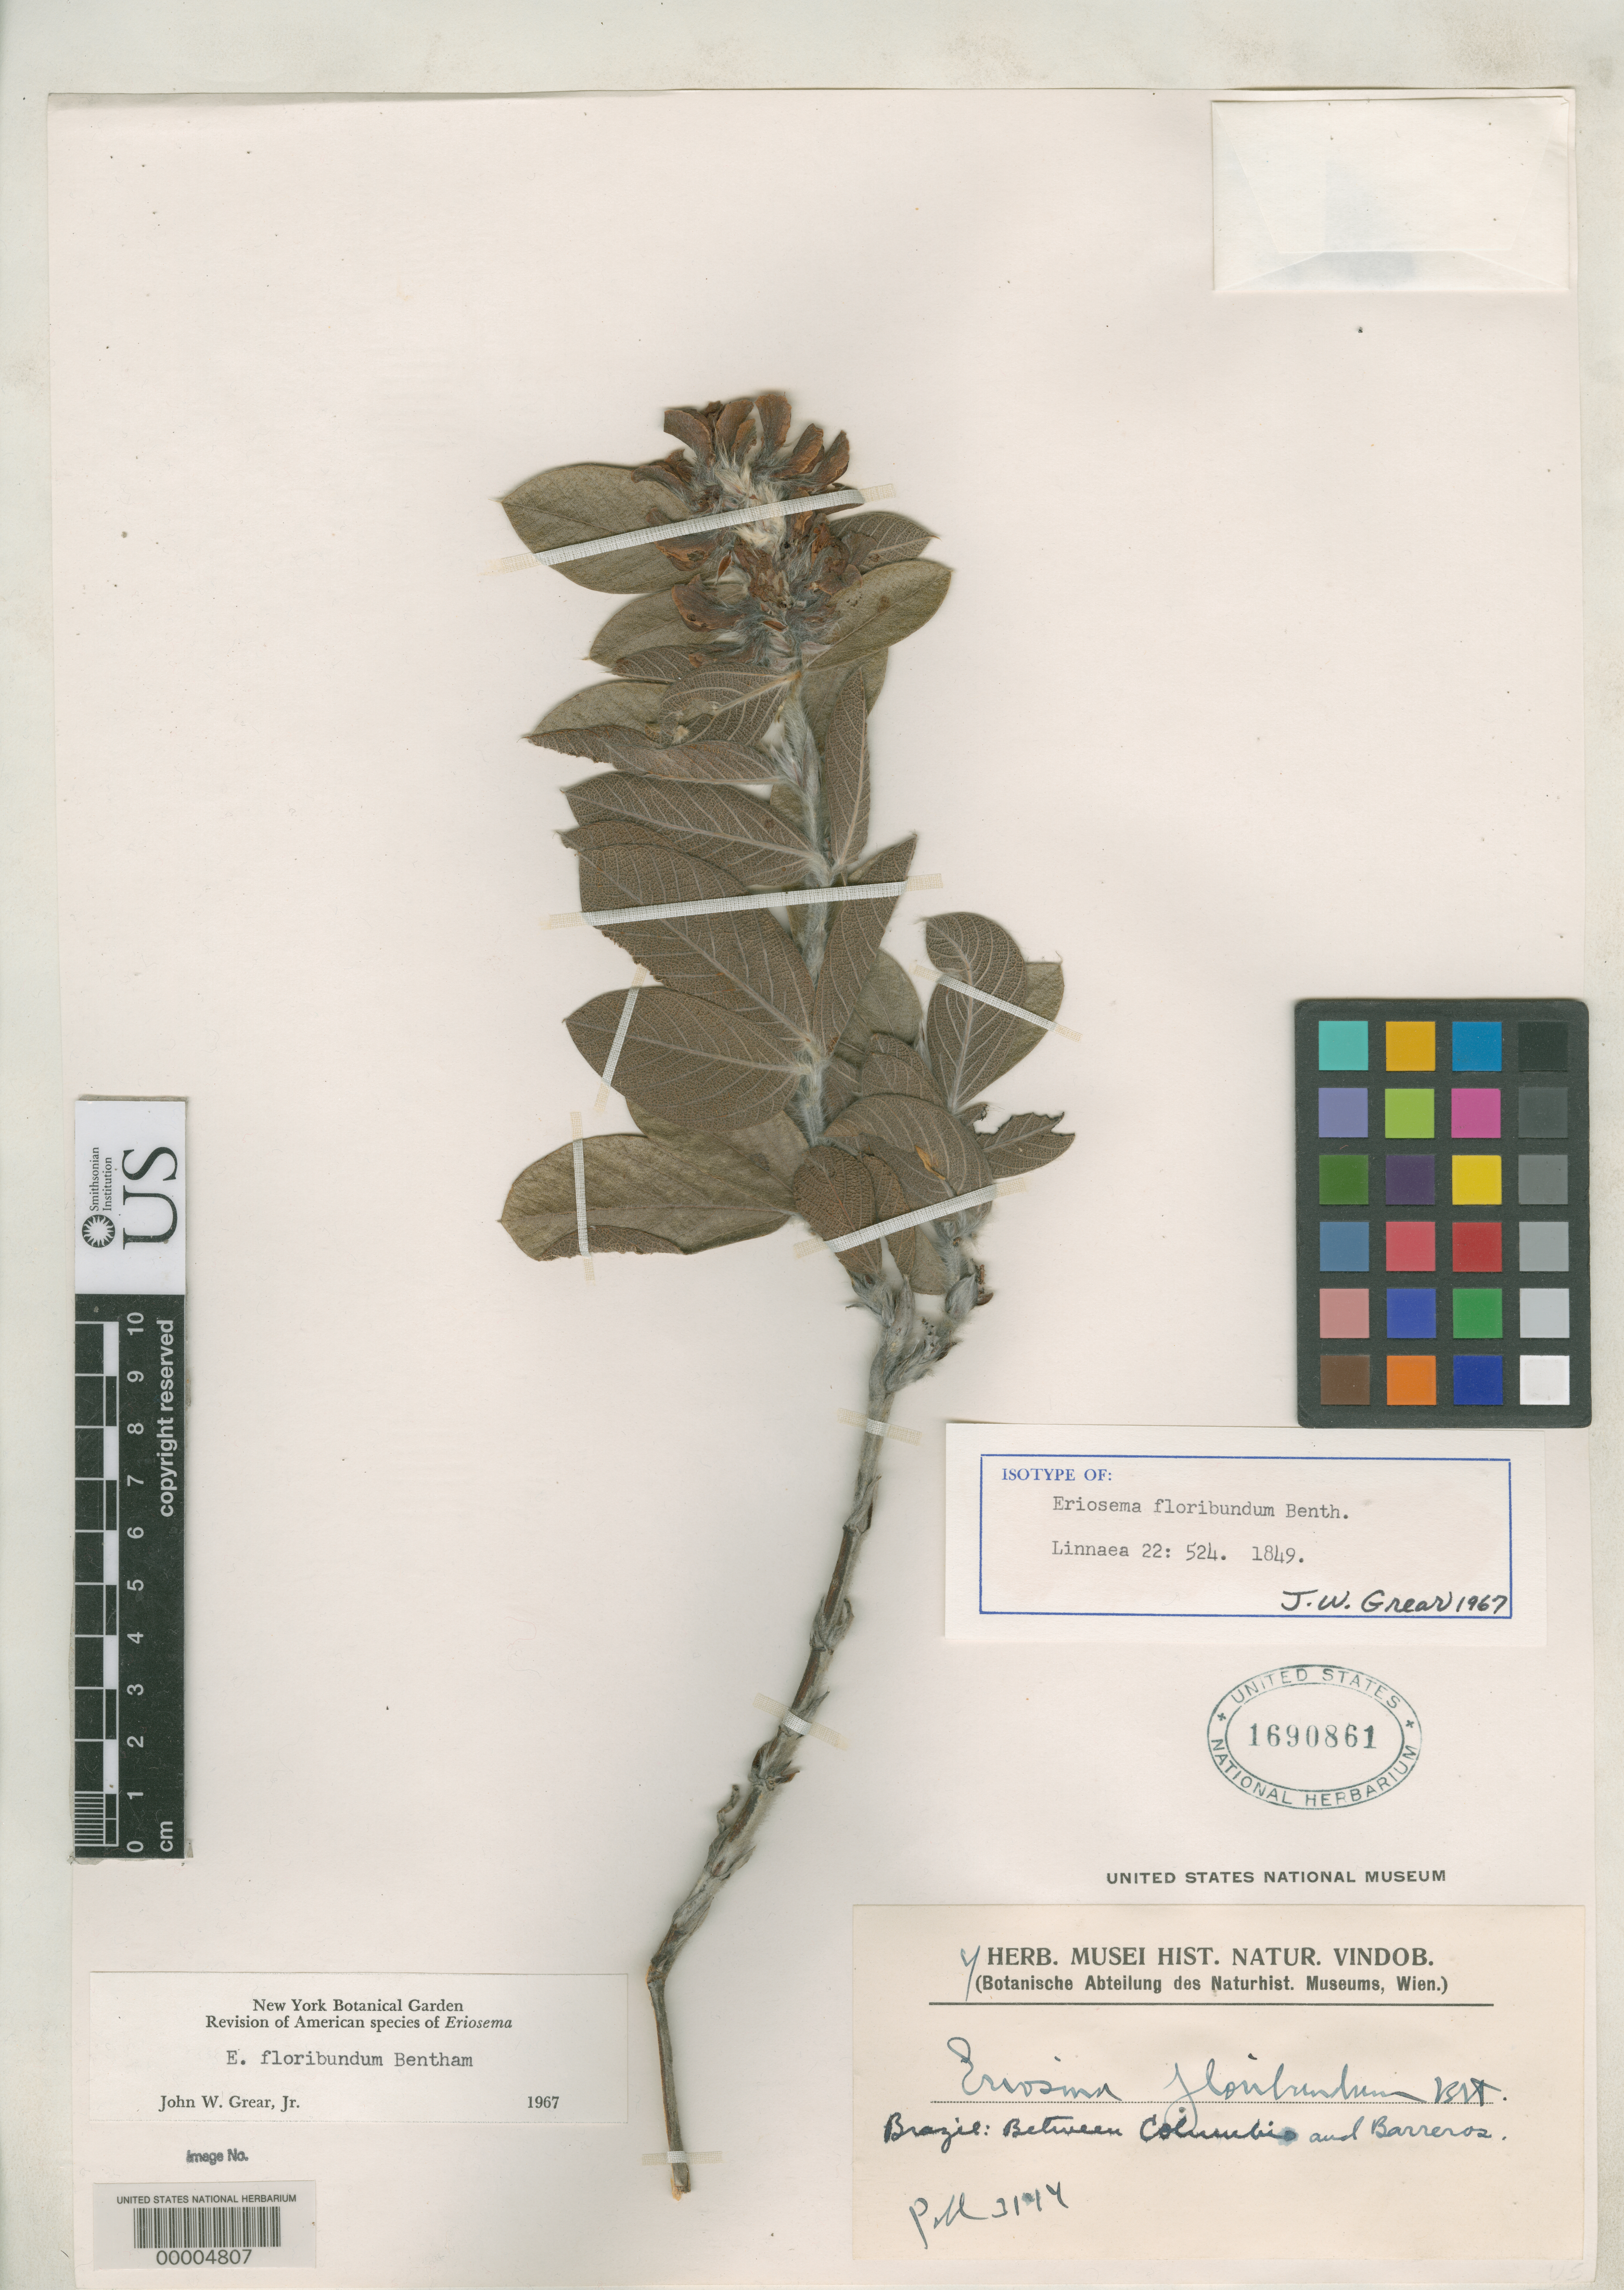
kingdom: Plantae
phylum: Tracheophyta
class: Magnoliopsida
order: Fabales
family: Fabaceae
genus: Eriosema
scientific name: Eriosema floribundum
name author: Benth.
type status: Isotype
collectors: J. B. E. Pohl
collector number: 3144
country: Brazil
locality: Between Columbio and Barreros.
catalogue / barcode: US 1690861